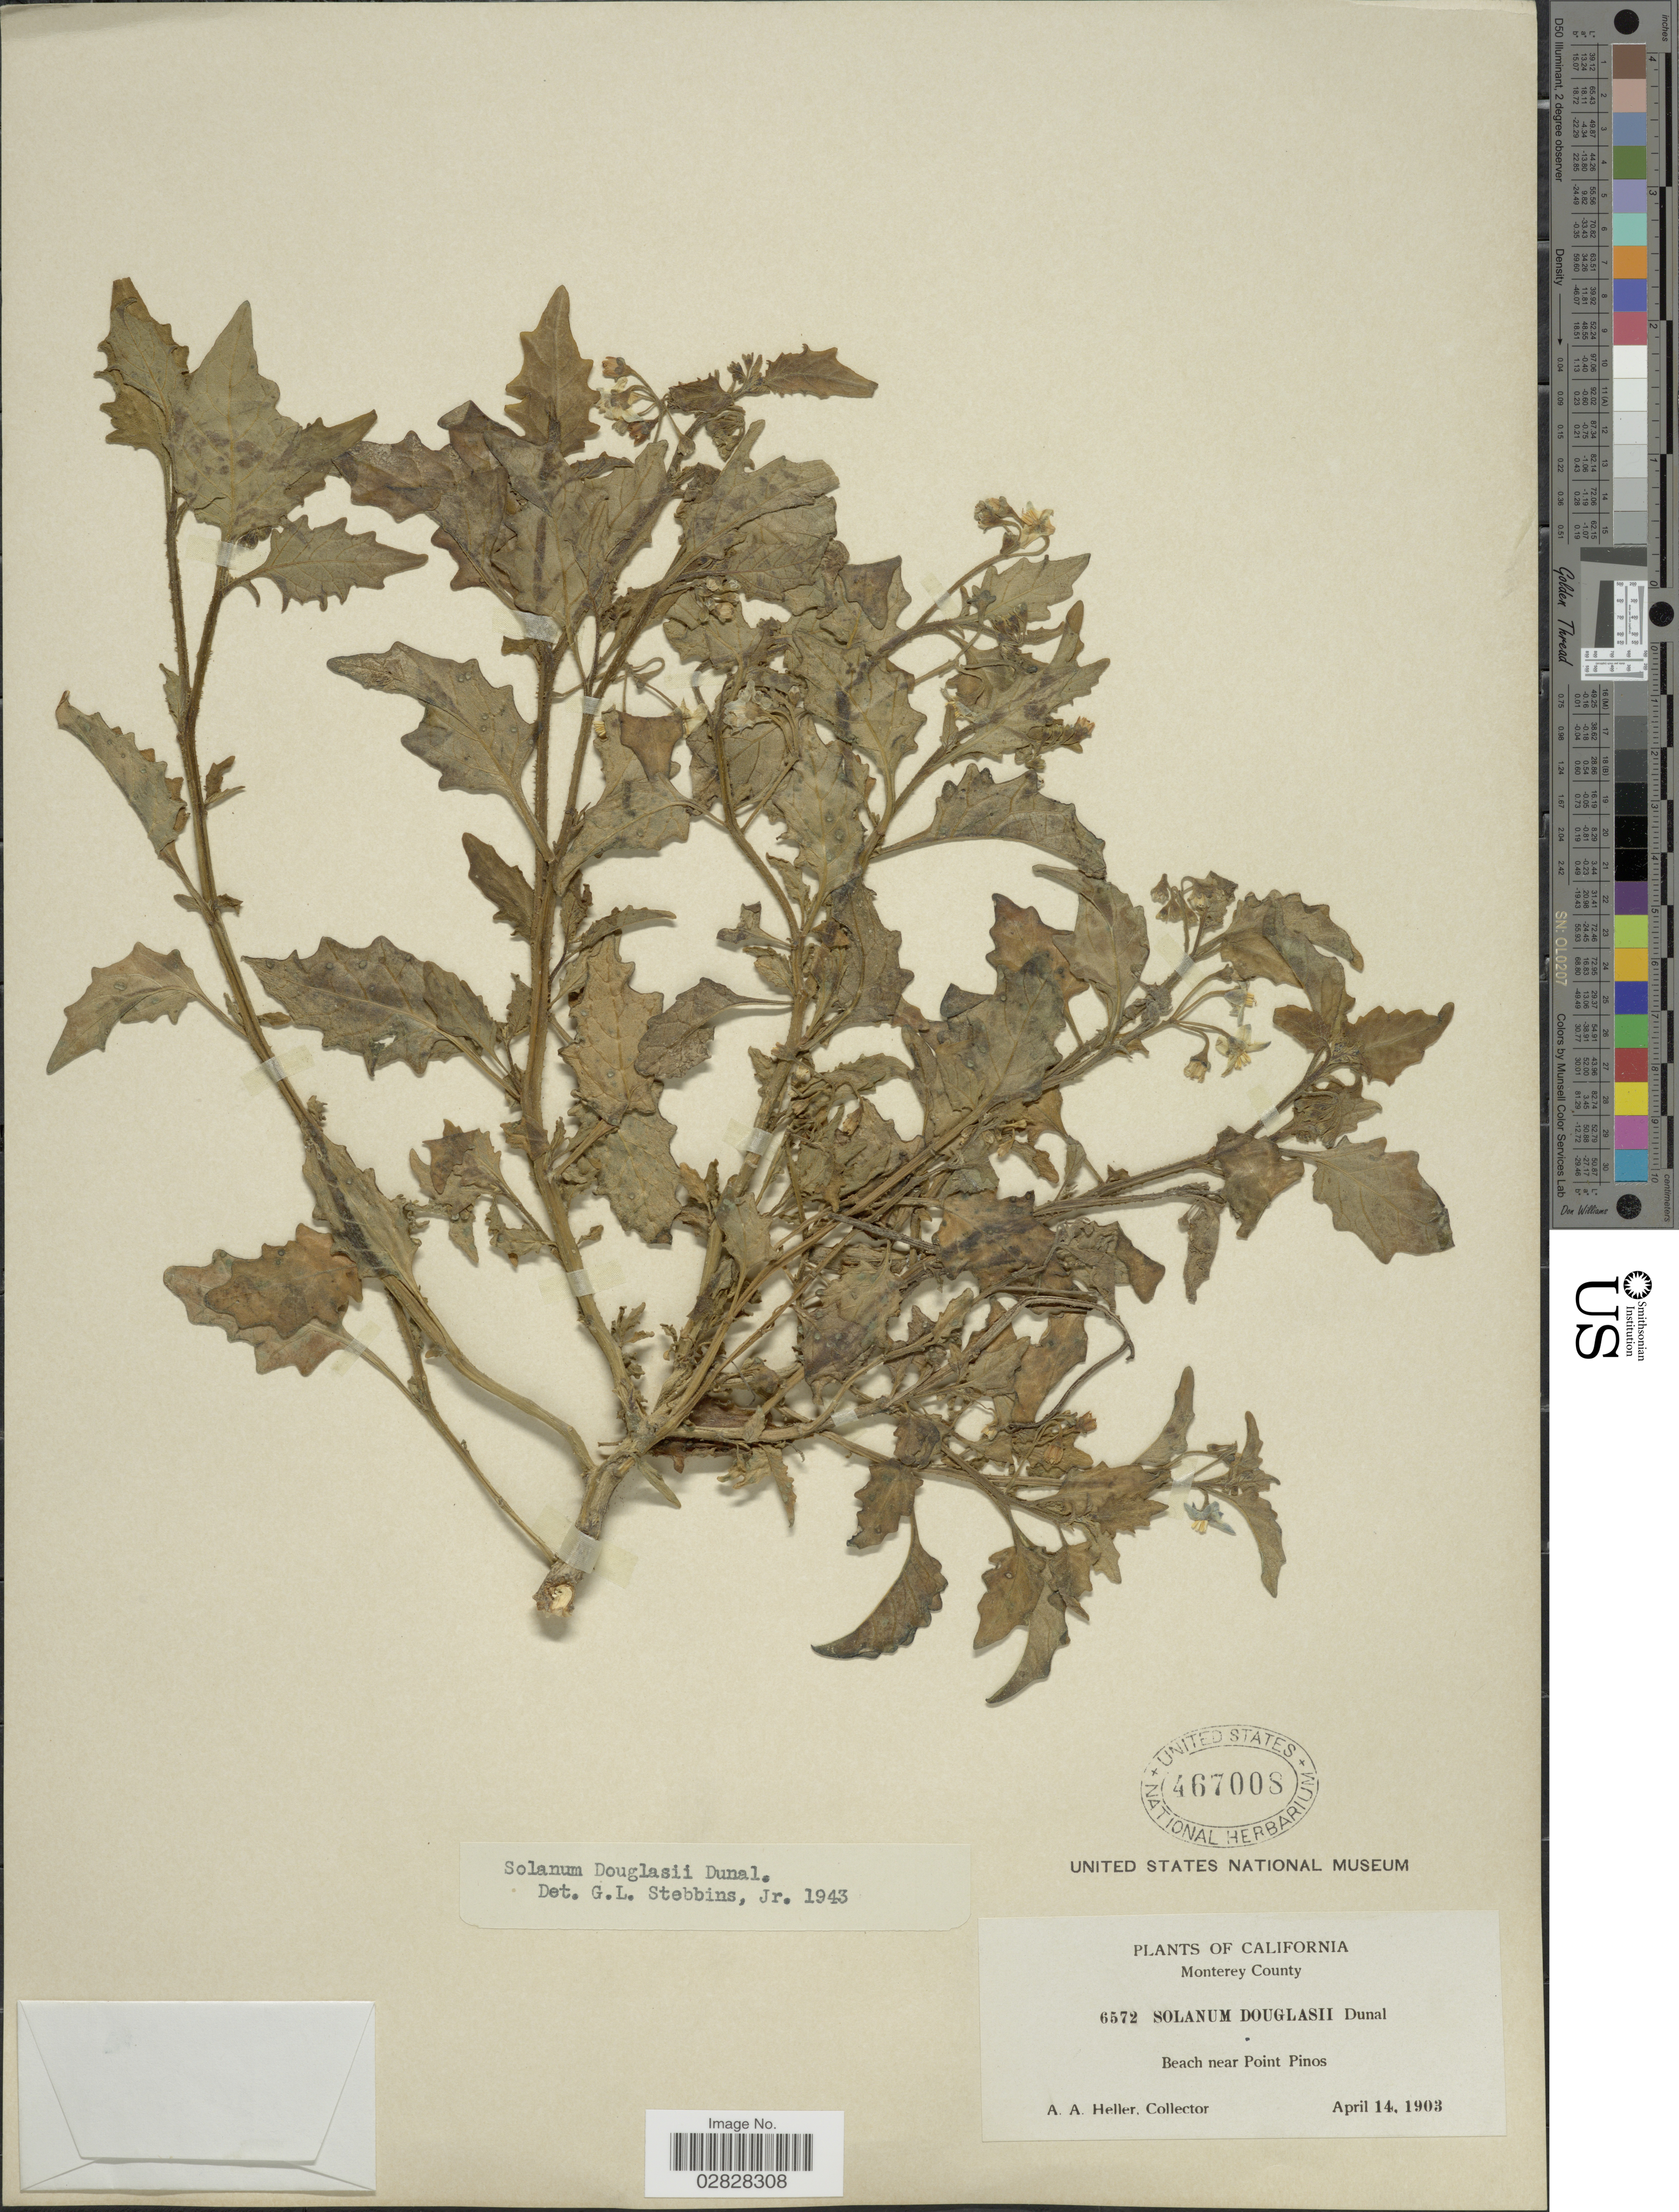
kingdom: Plantae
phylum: Tracheophyta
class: Magnoliopsida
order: Solanales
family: Solanaceae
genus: Solanum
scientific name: Solanum douglasii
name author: Dunal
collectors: A. A. Heller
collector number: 6572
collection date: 1903-04-14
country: United States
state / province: California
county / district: Monterey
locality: Monterey County. Beach near Point Pinos.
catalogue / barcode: US 467008